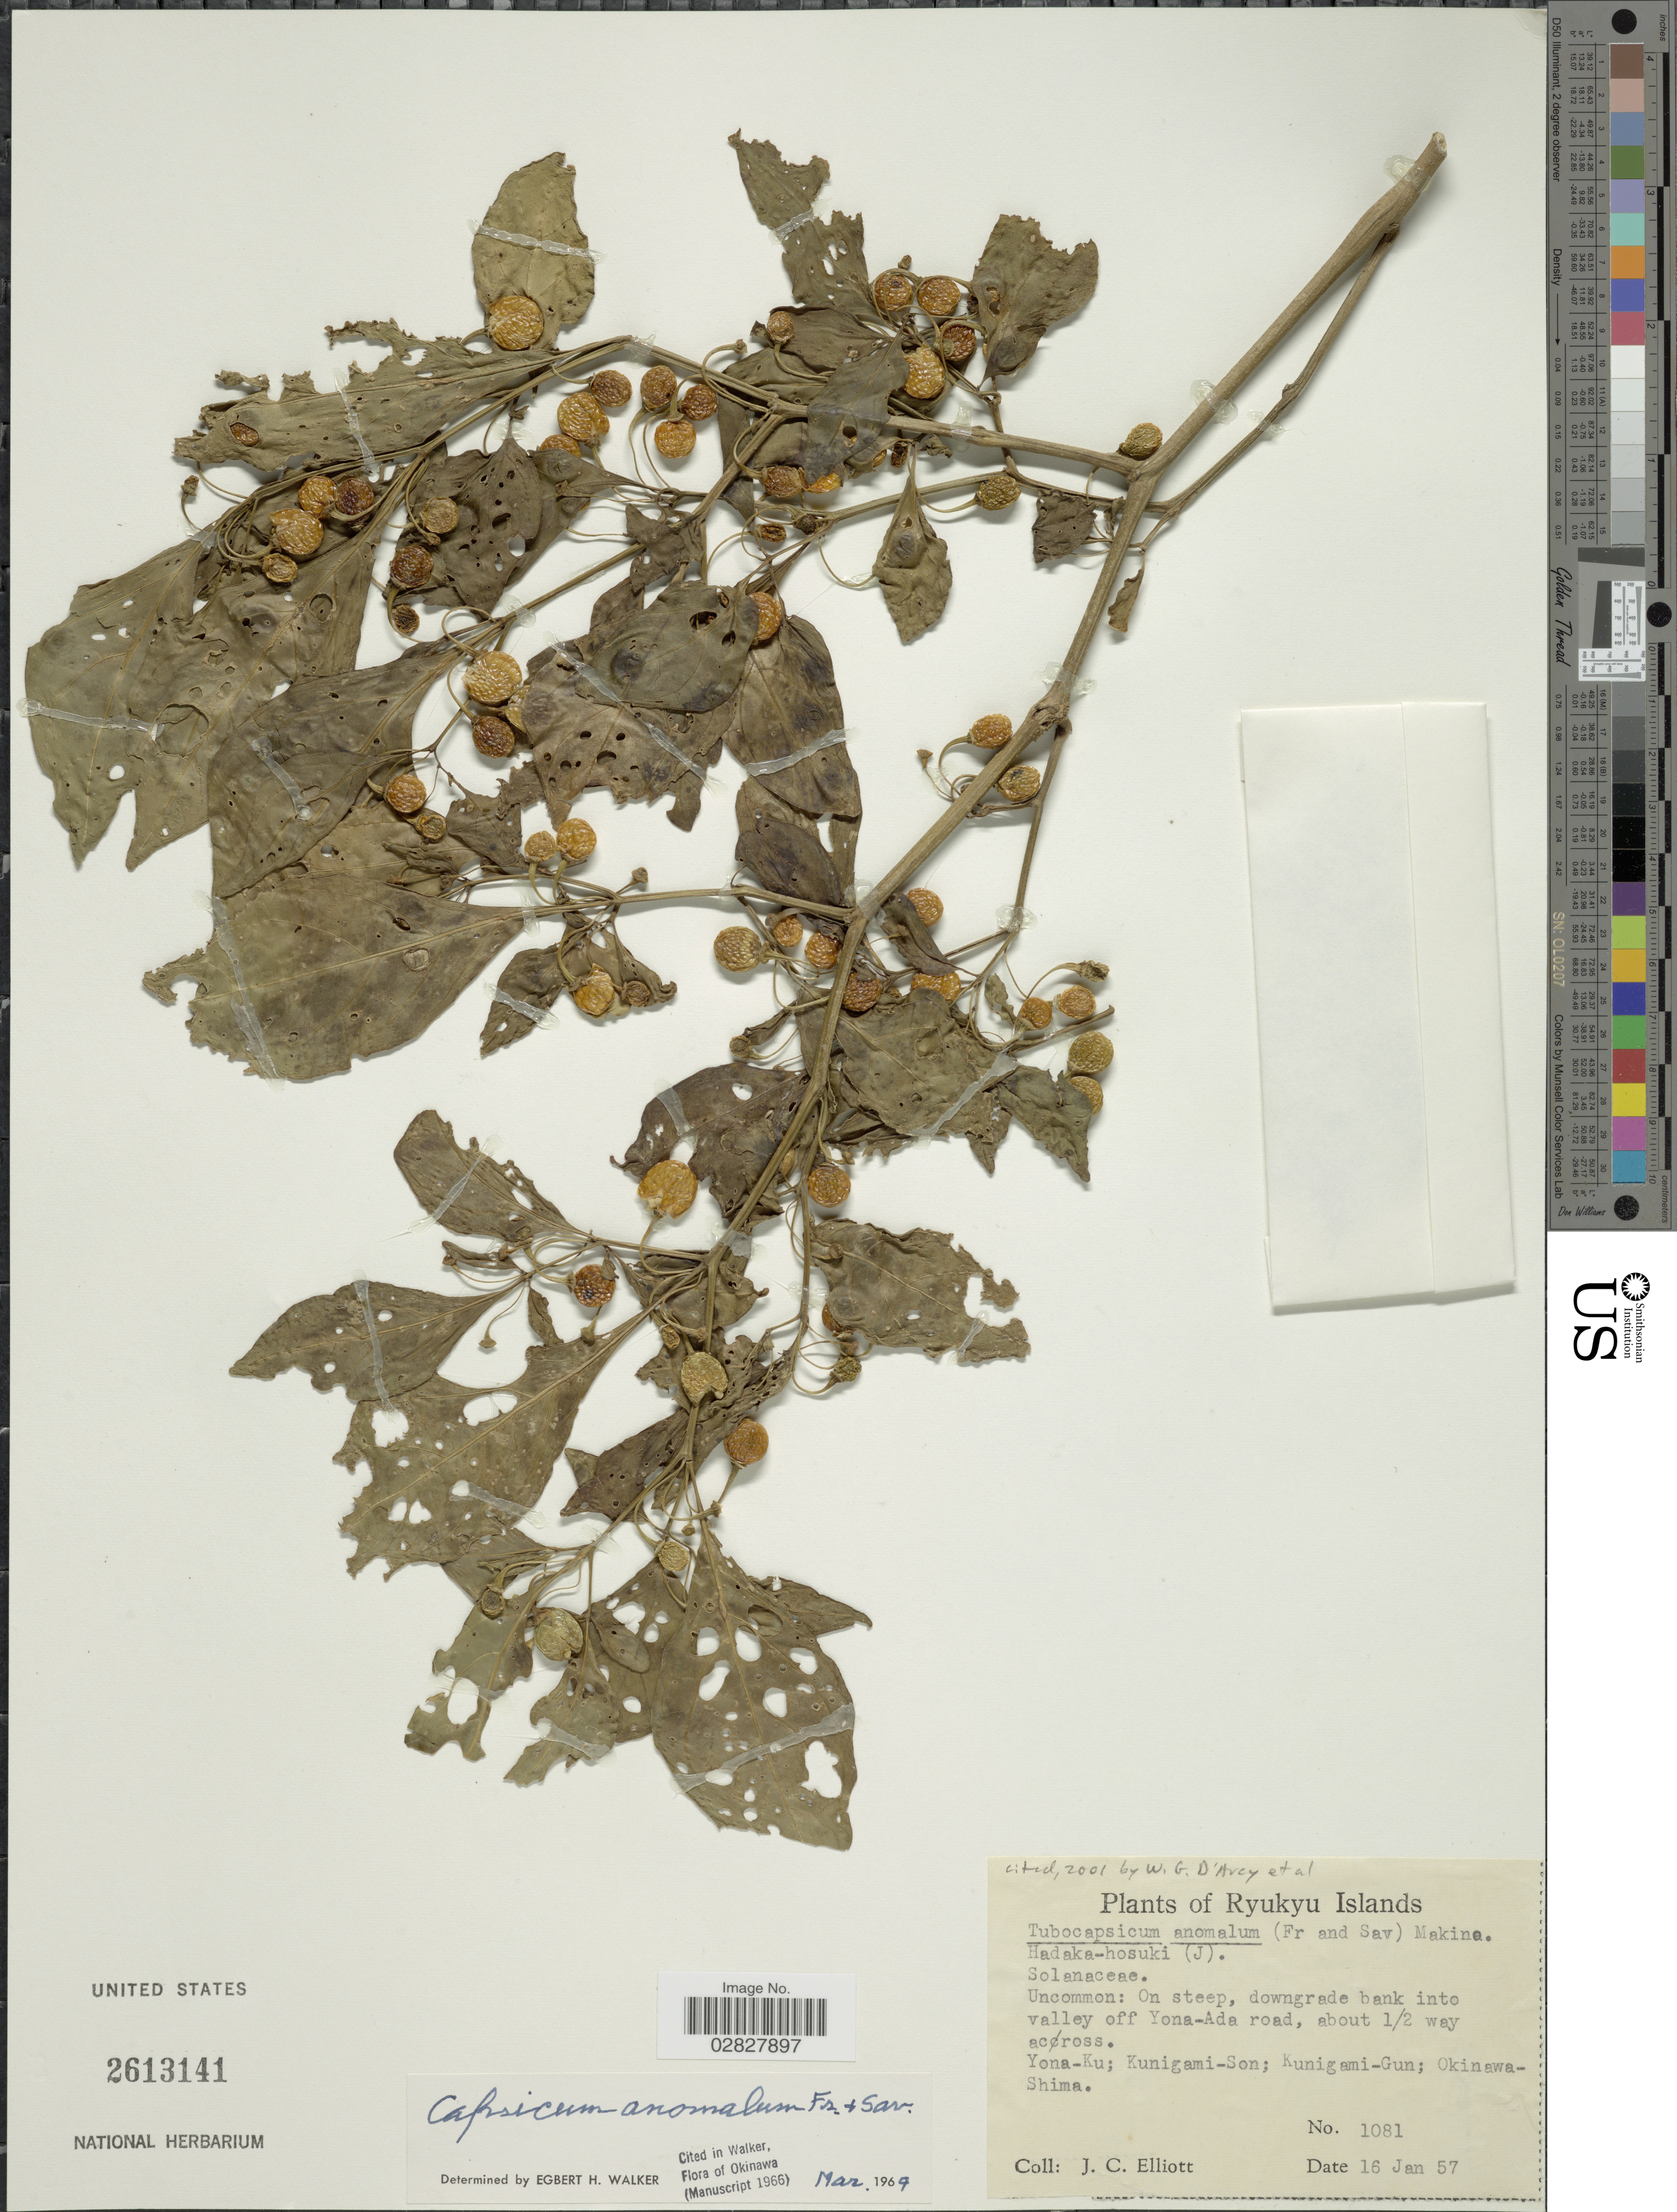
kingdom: Plantae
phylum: Tracheophyta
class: Magnoliopsida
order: Solanales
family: Solanaceae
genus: Tubocapsicum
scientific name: Tubocapsicum anomalum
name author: (Franch. & Sav.) Makino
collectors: J. C. Elliott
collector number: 1081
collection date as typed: Transcribed d/m/y: 16/1/57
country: Japan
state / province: Okinawa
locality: Ryukyu Islands, On steep, downgrade bank into valley off Yona-Ada road, about ½ way across, Yona-Ku; Kunigami-Son; Kunigami-Gun; Okinawa-Shima.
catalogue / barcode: US 2613141